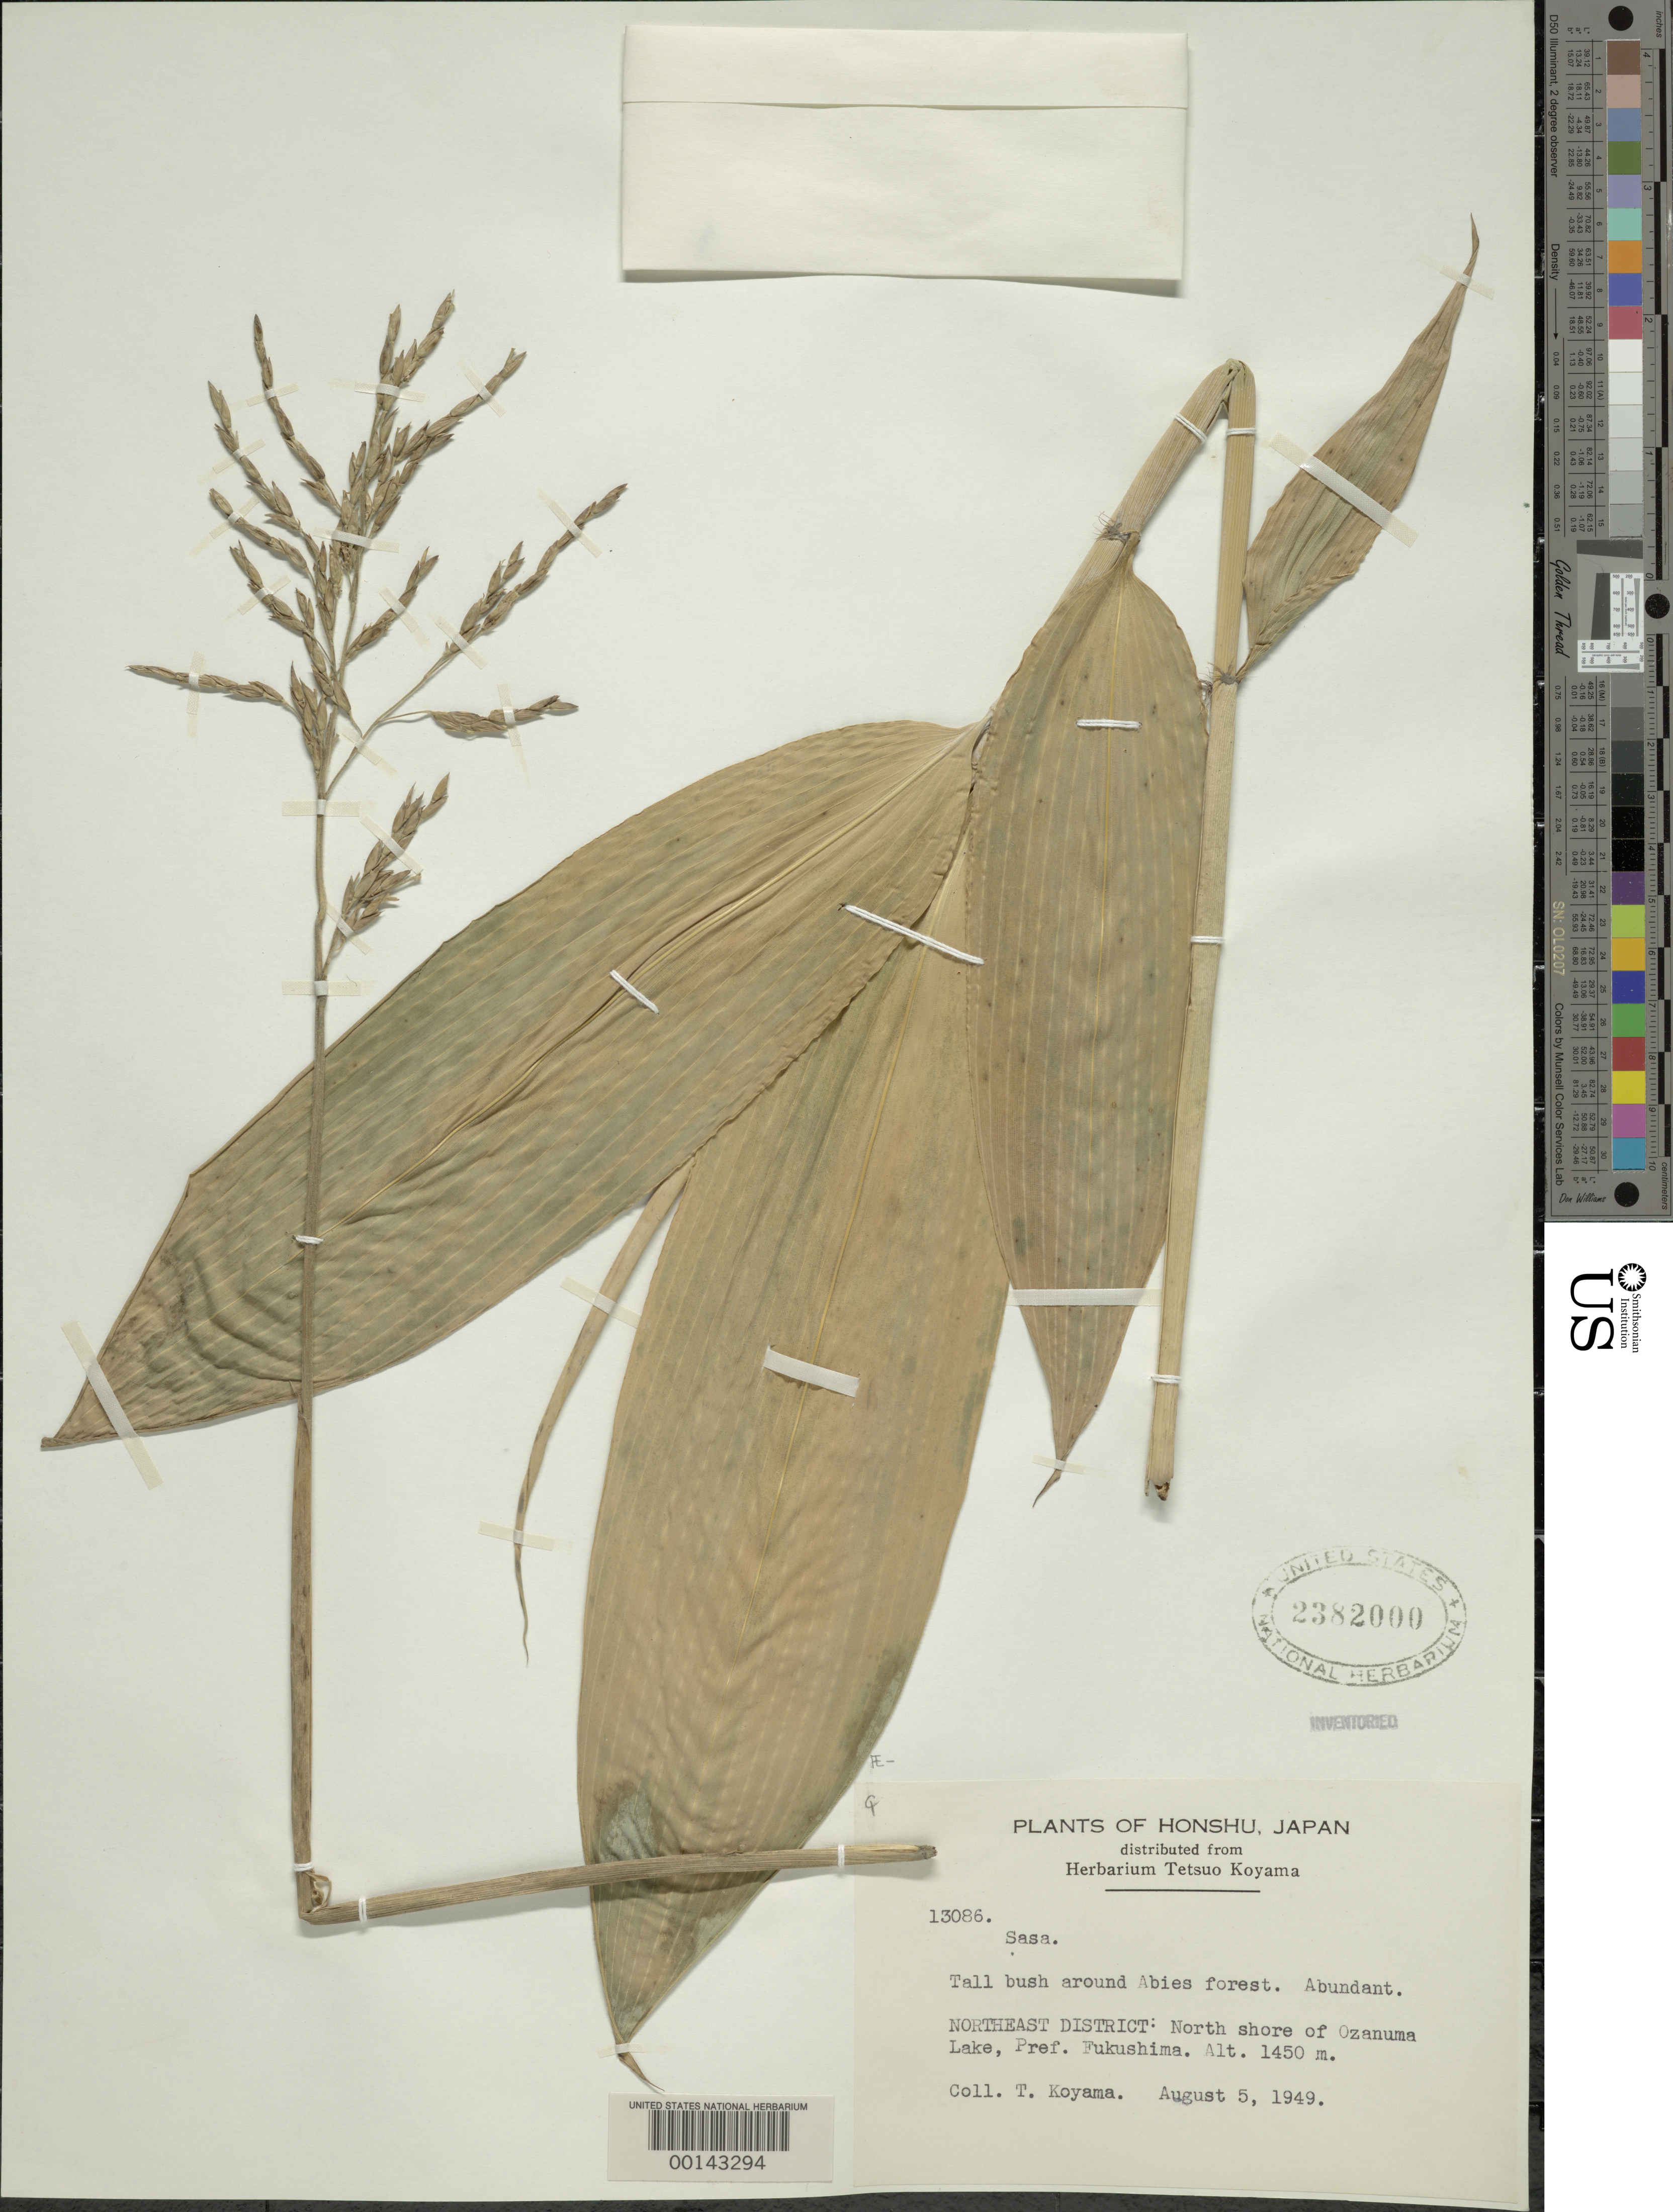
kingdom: Plantae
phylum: Tracheophyta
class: Liliopsida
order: Poales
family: Poaceae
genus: Sasa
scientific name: Sasa sp.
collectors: T. Koyama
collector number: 13086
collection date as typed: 05 Aug 1949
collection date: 1949-08-05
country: Japan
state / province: Hukusima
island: Honshu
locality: Ozanuma lake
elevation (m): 1450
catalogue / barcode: US 2382000